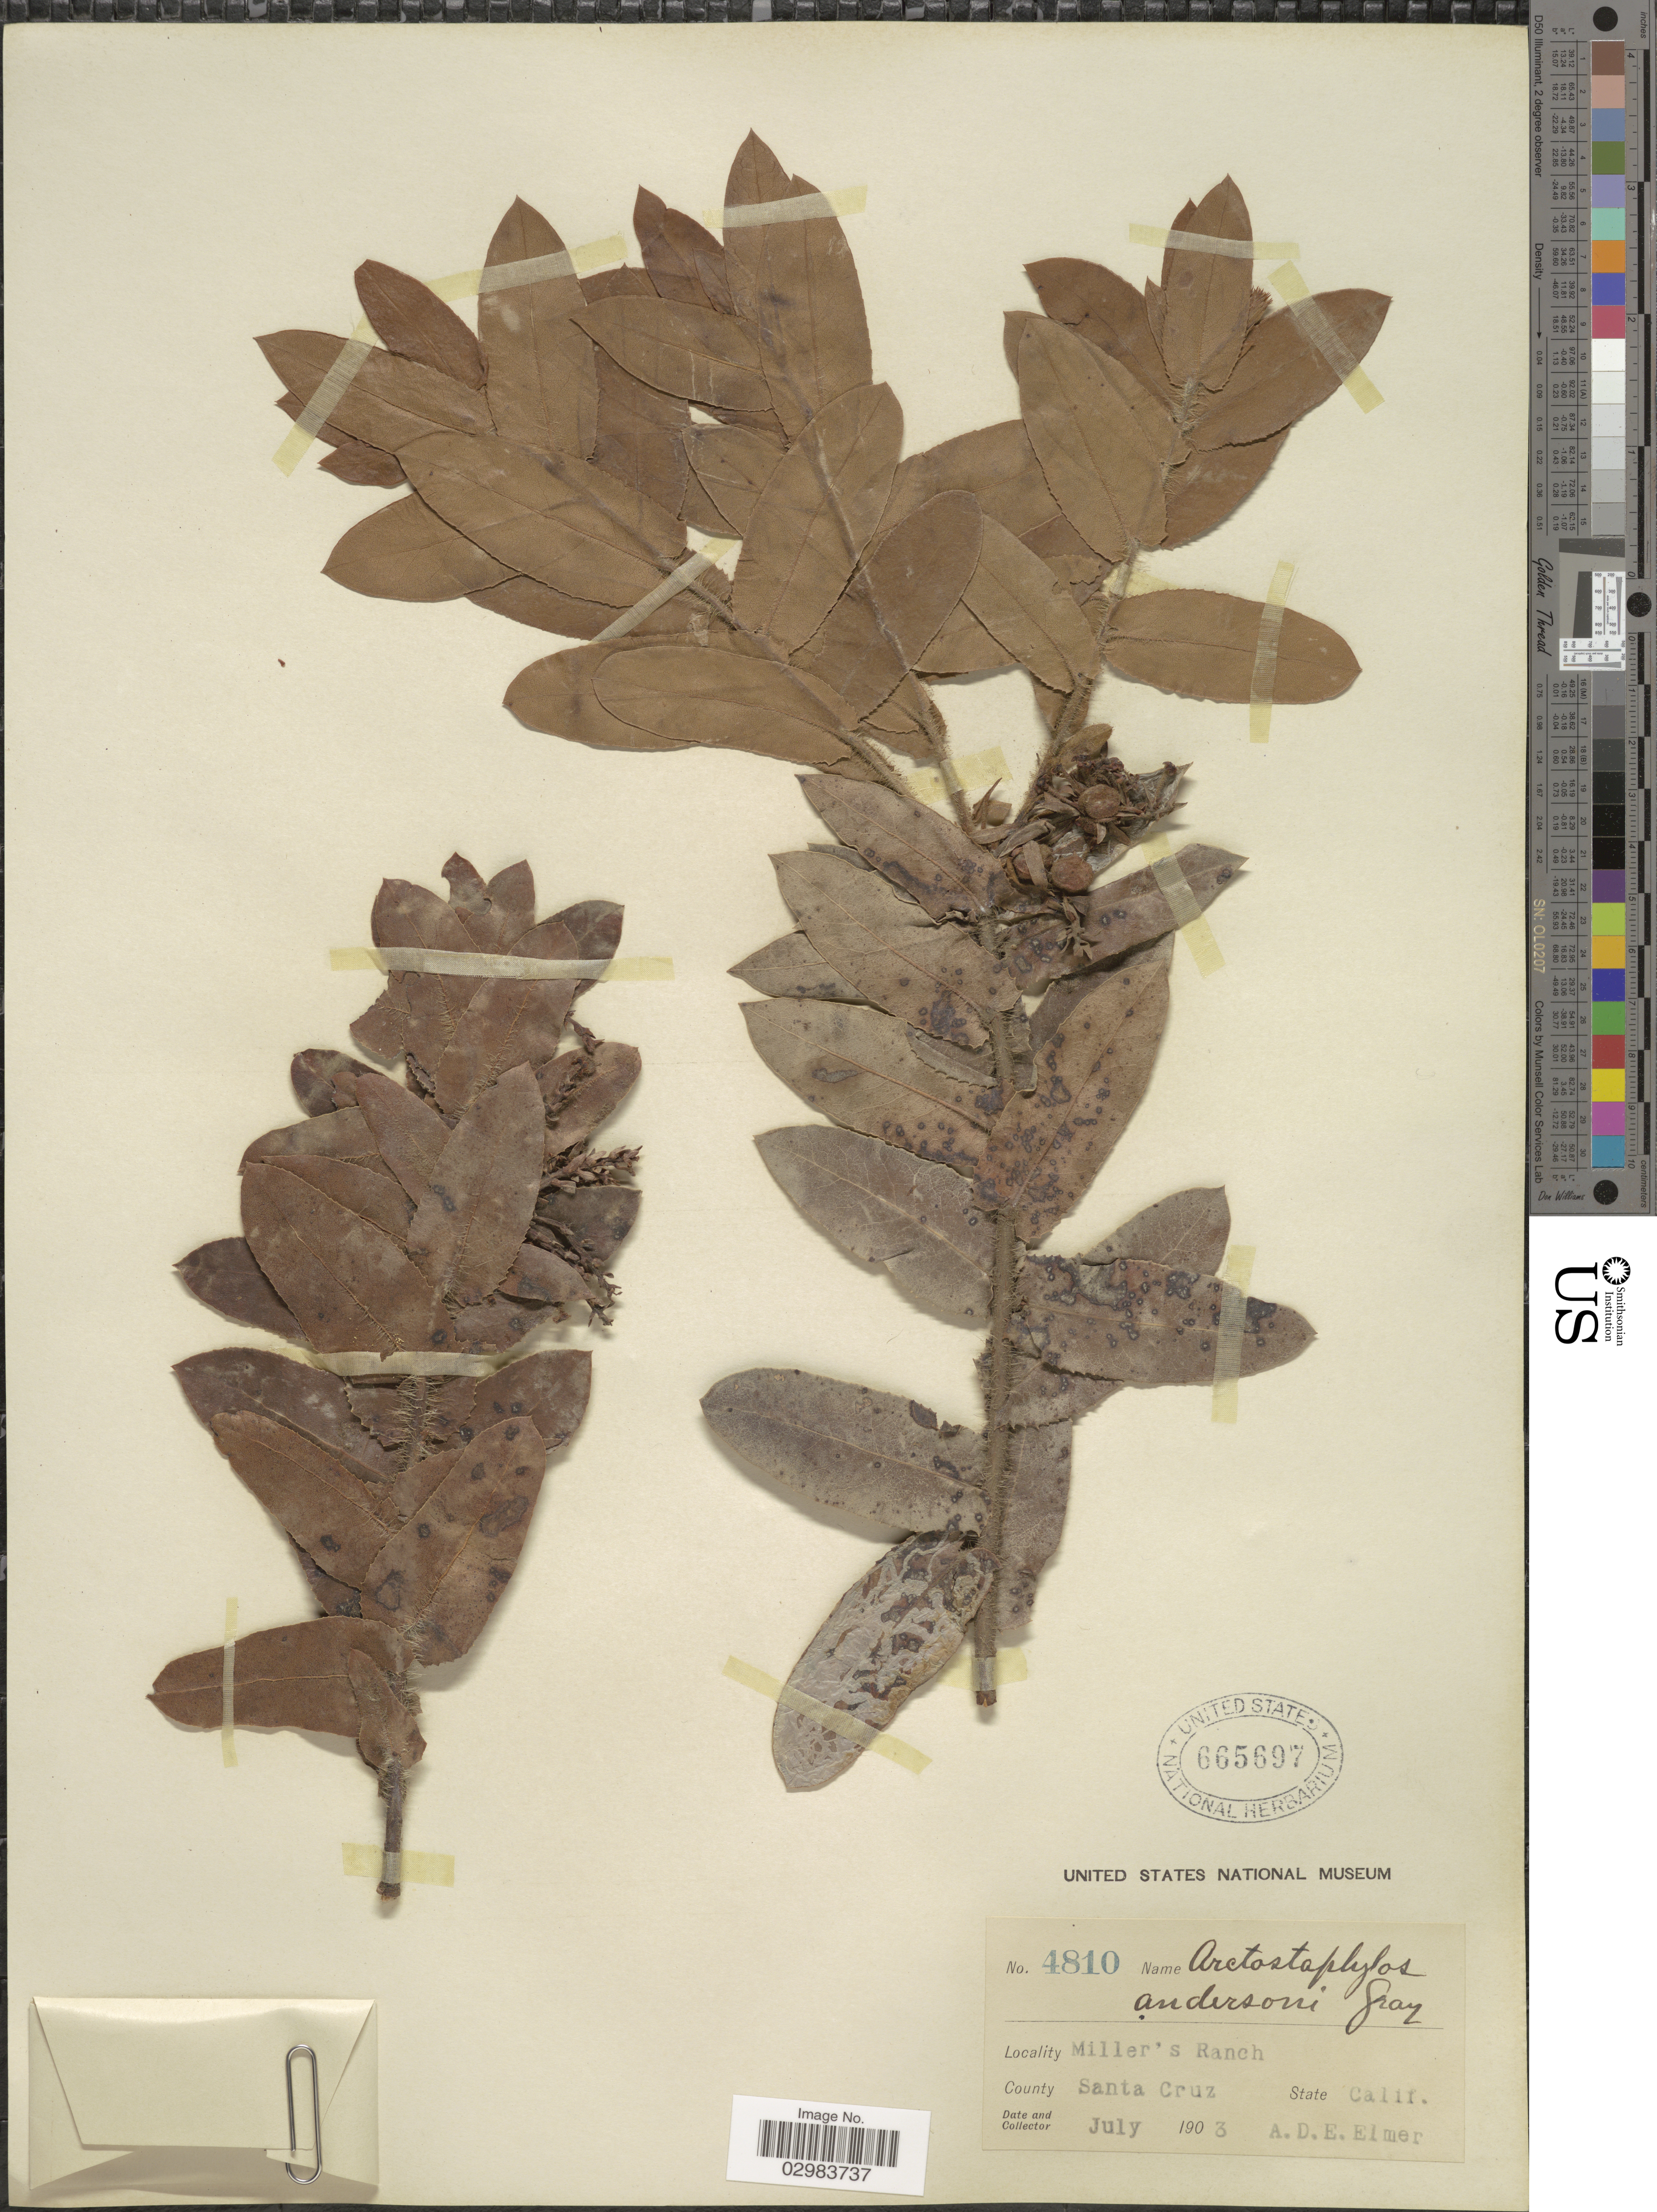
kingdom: Plantae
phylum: Tracheophyta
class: Magnoliopsida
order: Ericales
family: Ericaceae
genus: Arctostaphylos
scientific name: Arctostaphylos andersonii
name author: A. Gray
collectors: A. D. E. Elmer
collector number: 4810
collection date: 1903-07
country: United States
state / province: California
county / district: Santa Cruz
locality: Miller's Ranch. County Santa Cruz.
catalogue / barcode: US 665697